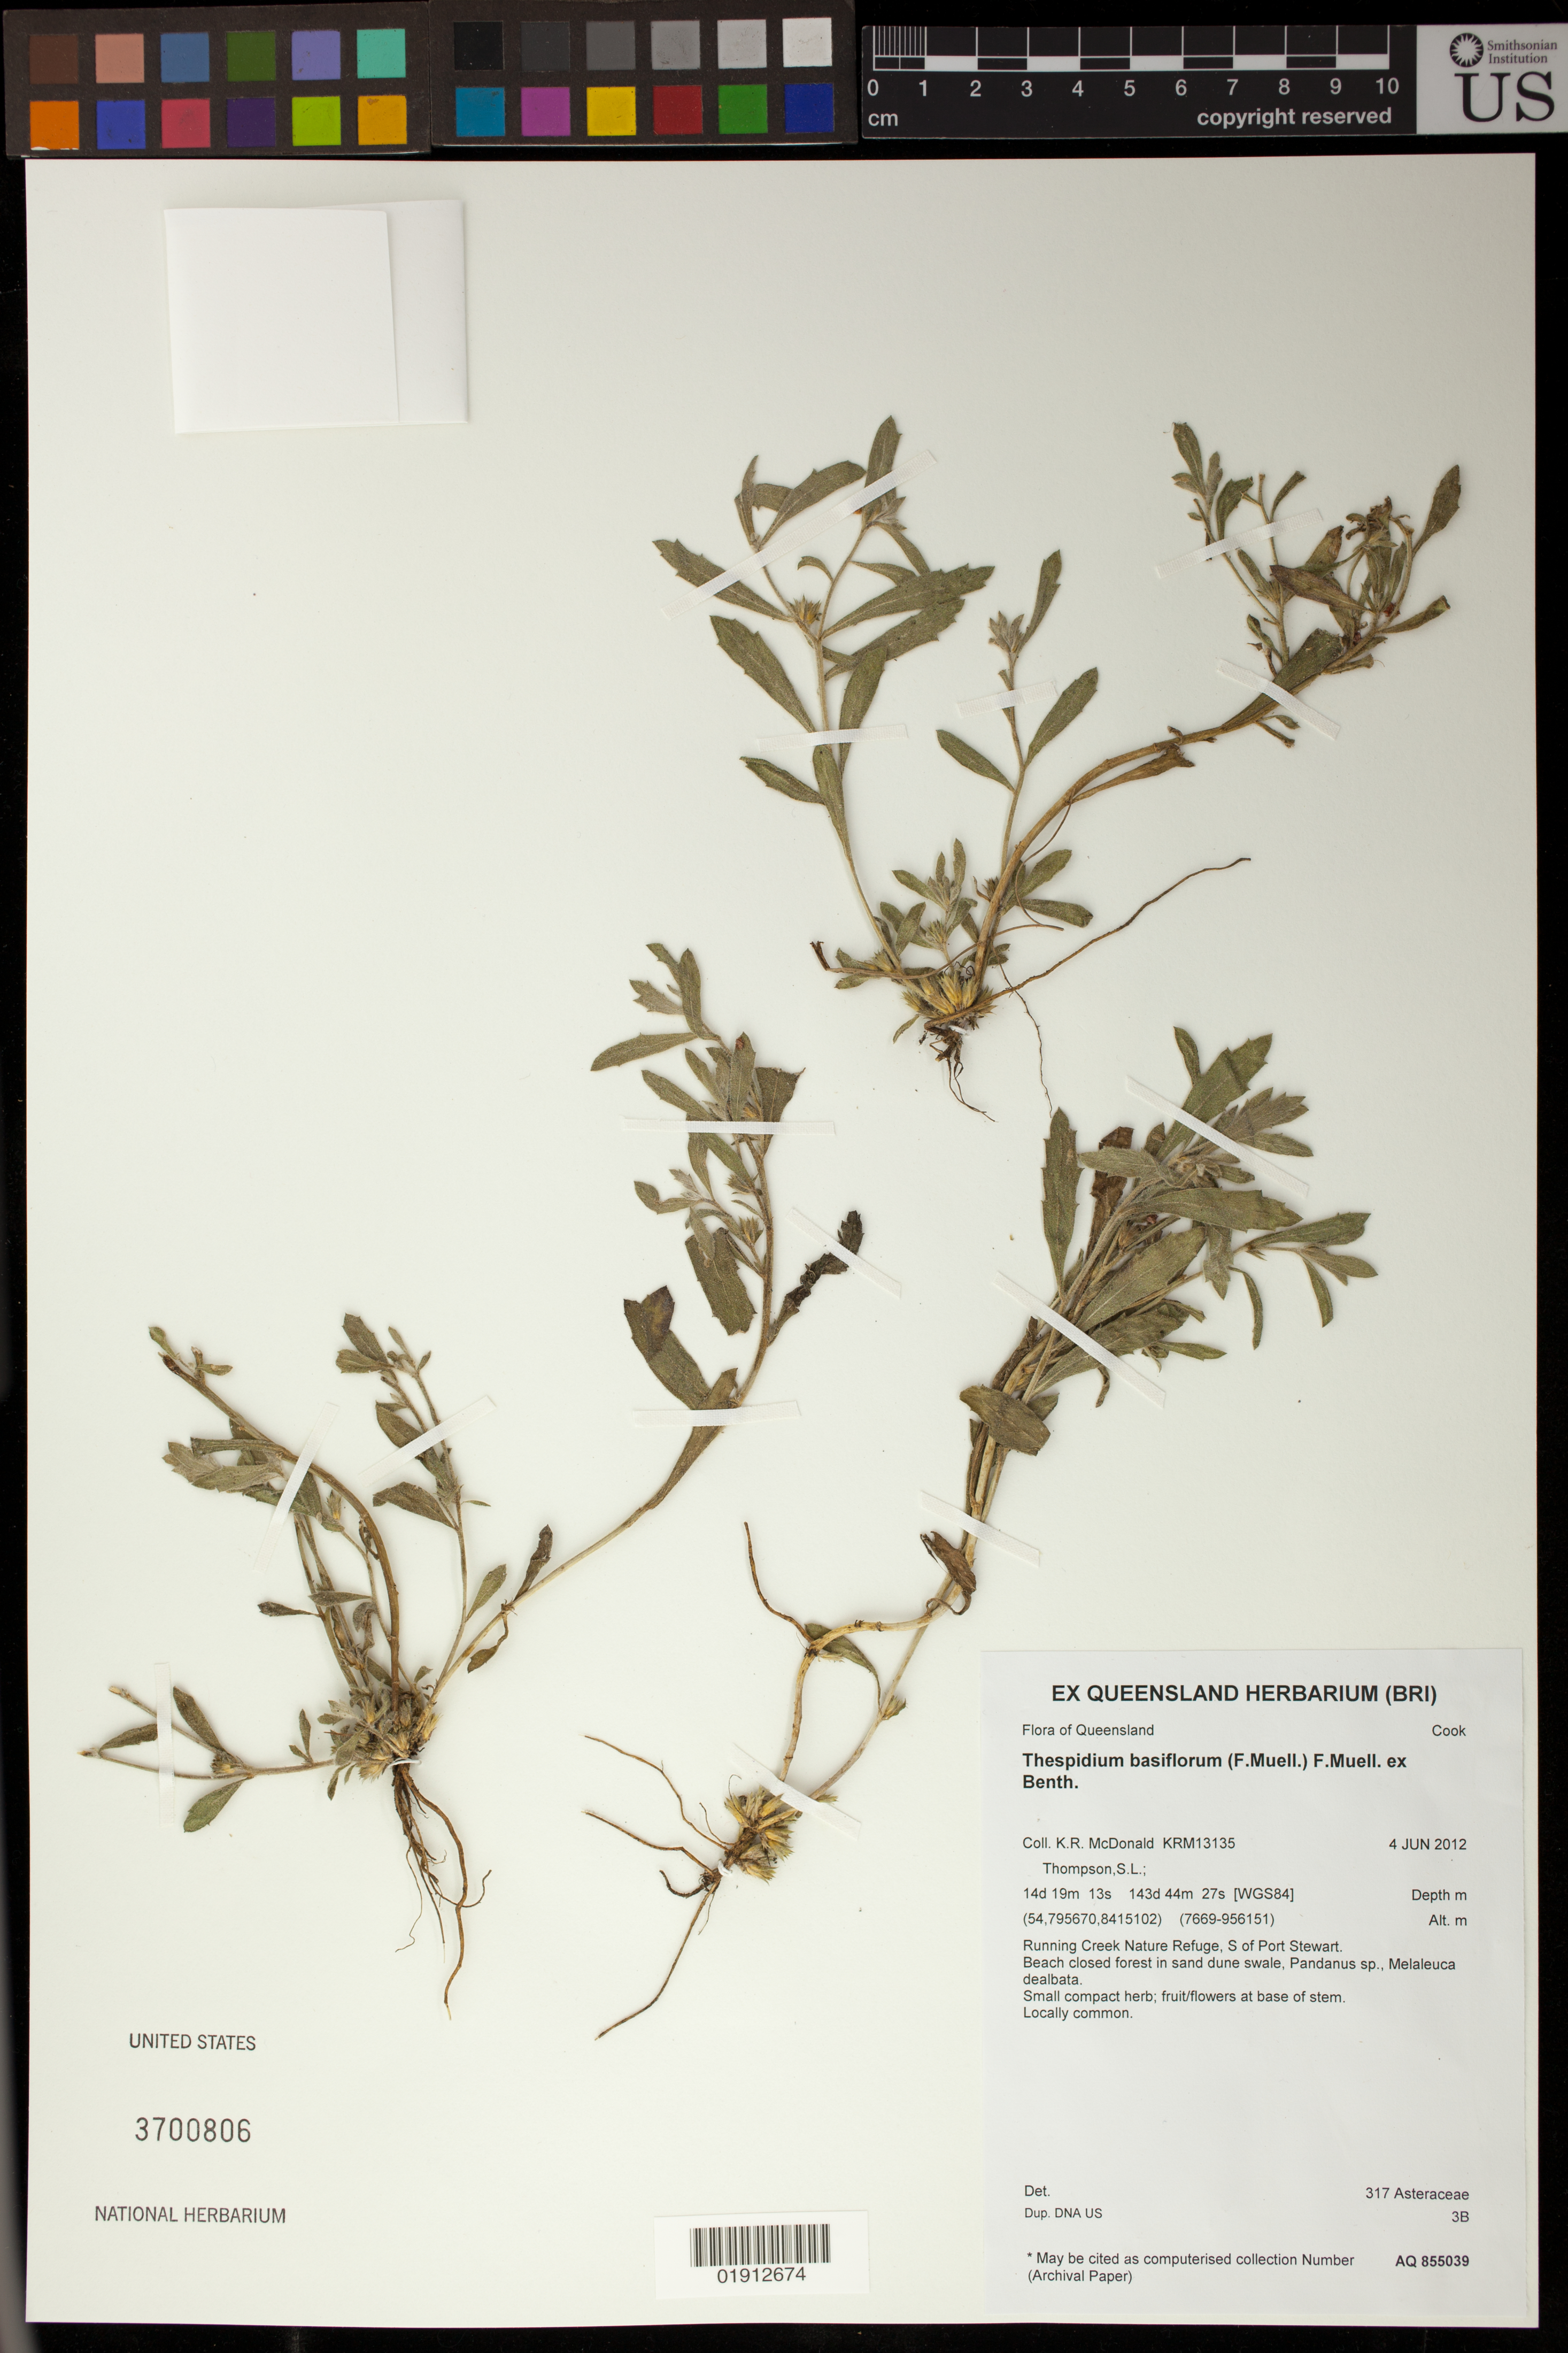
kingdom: Plantae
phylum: Tracheophyta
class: Magnoliopsida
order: Asterales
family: Asteraceae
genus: Thespidium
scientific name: Thespidium basiflorum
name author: (F. Muell.) F. Muell. ex Benth.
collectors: K. McDonald & S. L. Thompson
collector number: KRM13135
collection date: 2012-06-04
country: Australia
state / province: Queensland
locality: Cook, Running Creek Nature Refuge, S of Port Stewart.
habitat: Beach closed forest in sand dune swale.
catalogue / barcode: US 3700806